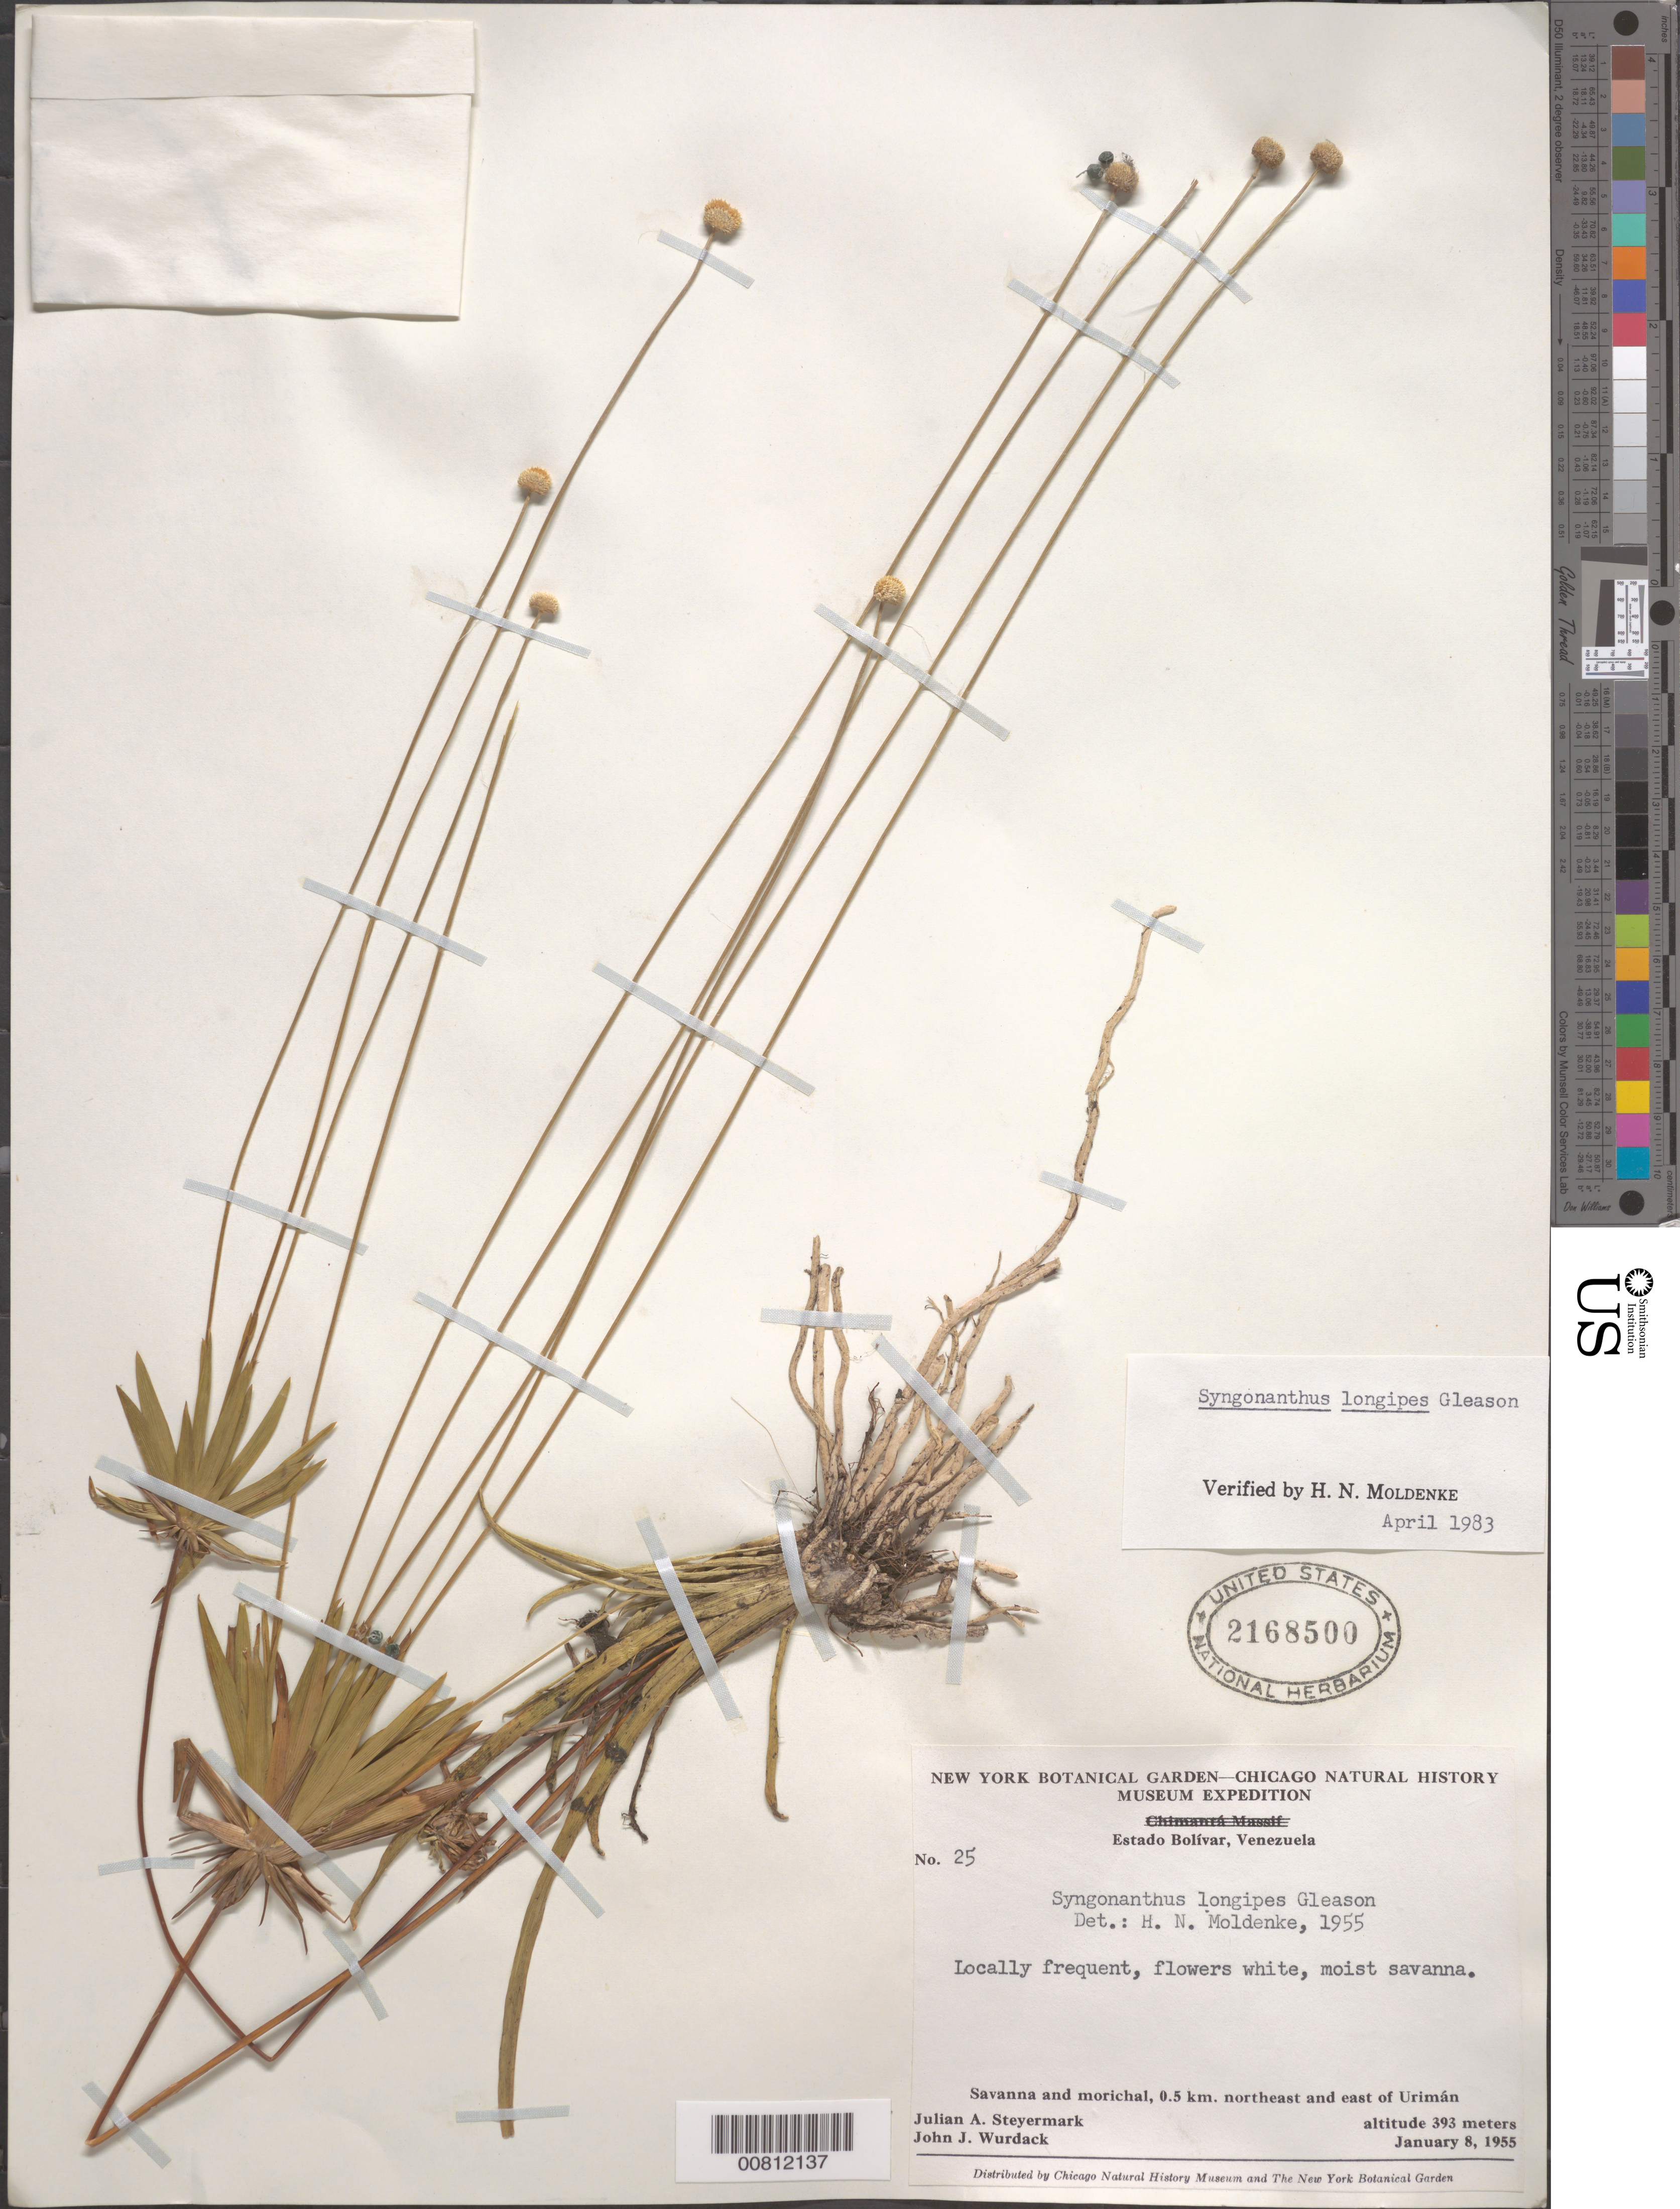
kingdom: Plantae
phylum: Tracheophyta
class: Liliopsida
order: Poales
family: Eriocaulaceae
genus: Syngonanthus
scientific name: Syngonanthus longipes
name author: Gleason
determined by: Moldenke, H. N.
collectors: J. Steyermark & J. J. Wurdack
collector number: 55 25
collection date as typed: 8-Jan-55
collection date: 1955-01-08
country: Venezuela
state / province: Bolívar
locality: Urimán, 0.5 km NE and E of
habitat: Moist savanna and morichal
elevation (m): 393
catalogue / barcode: US 2168500